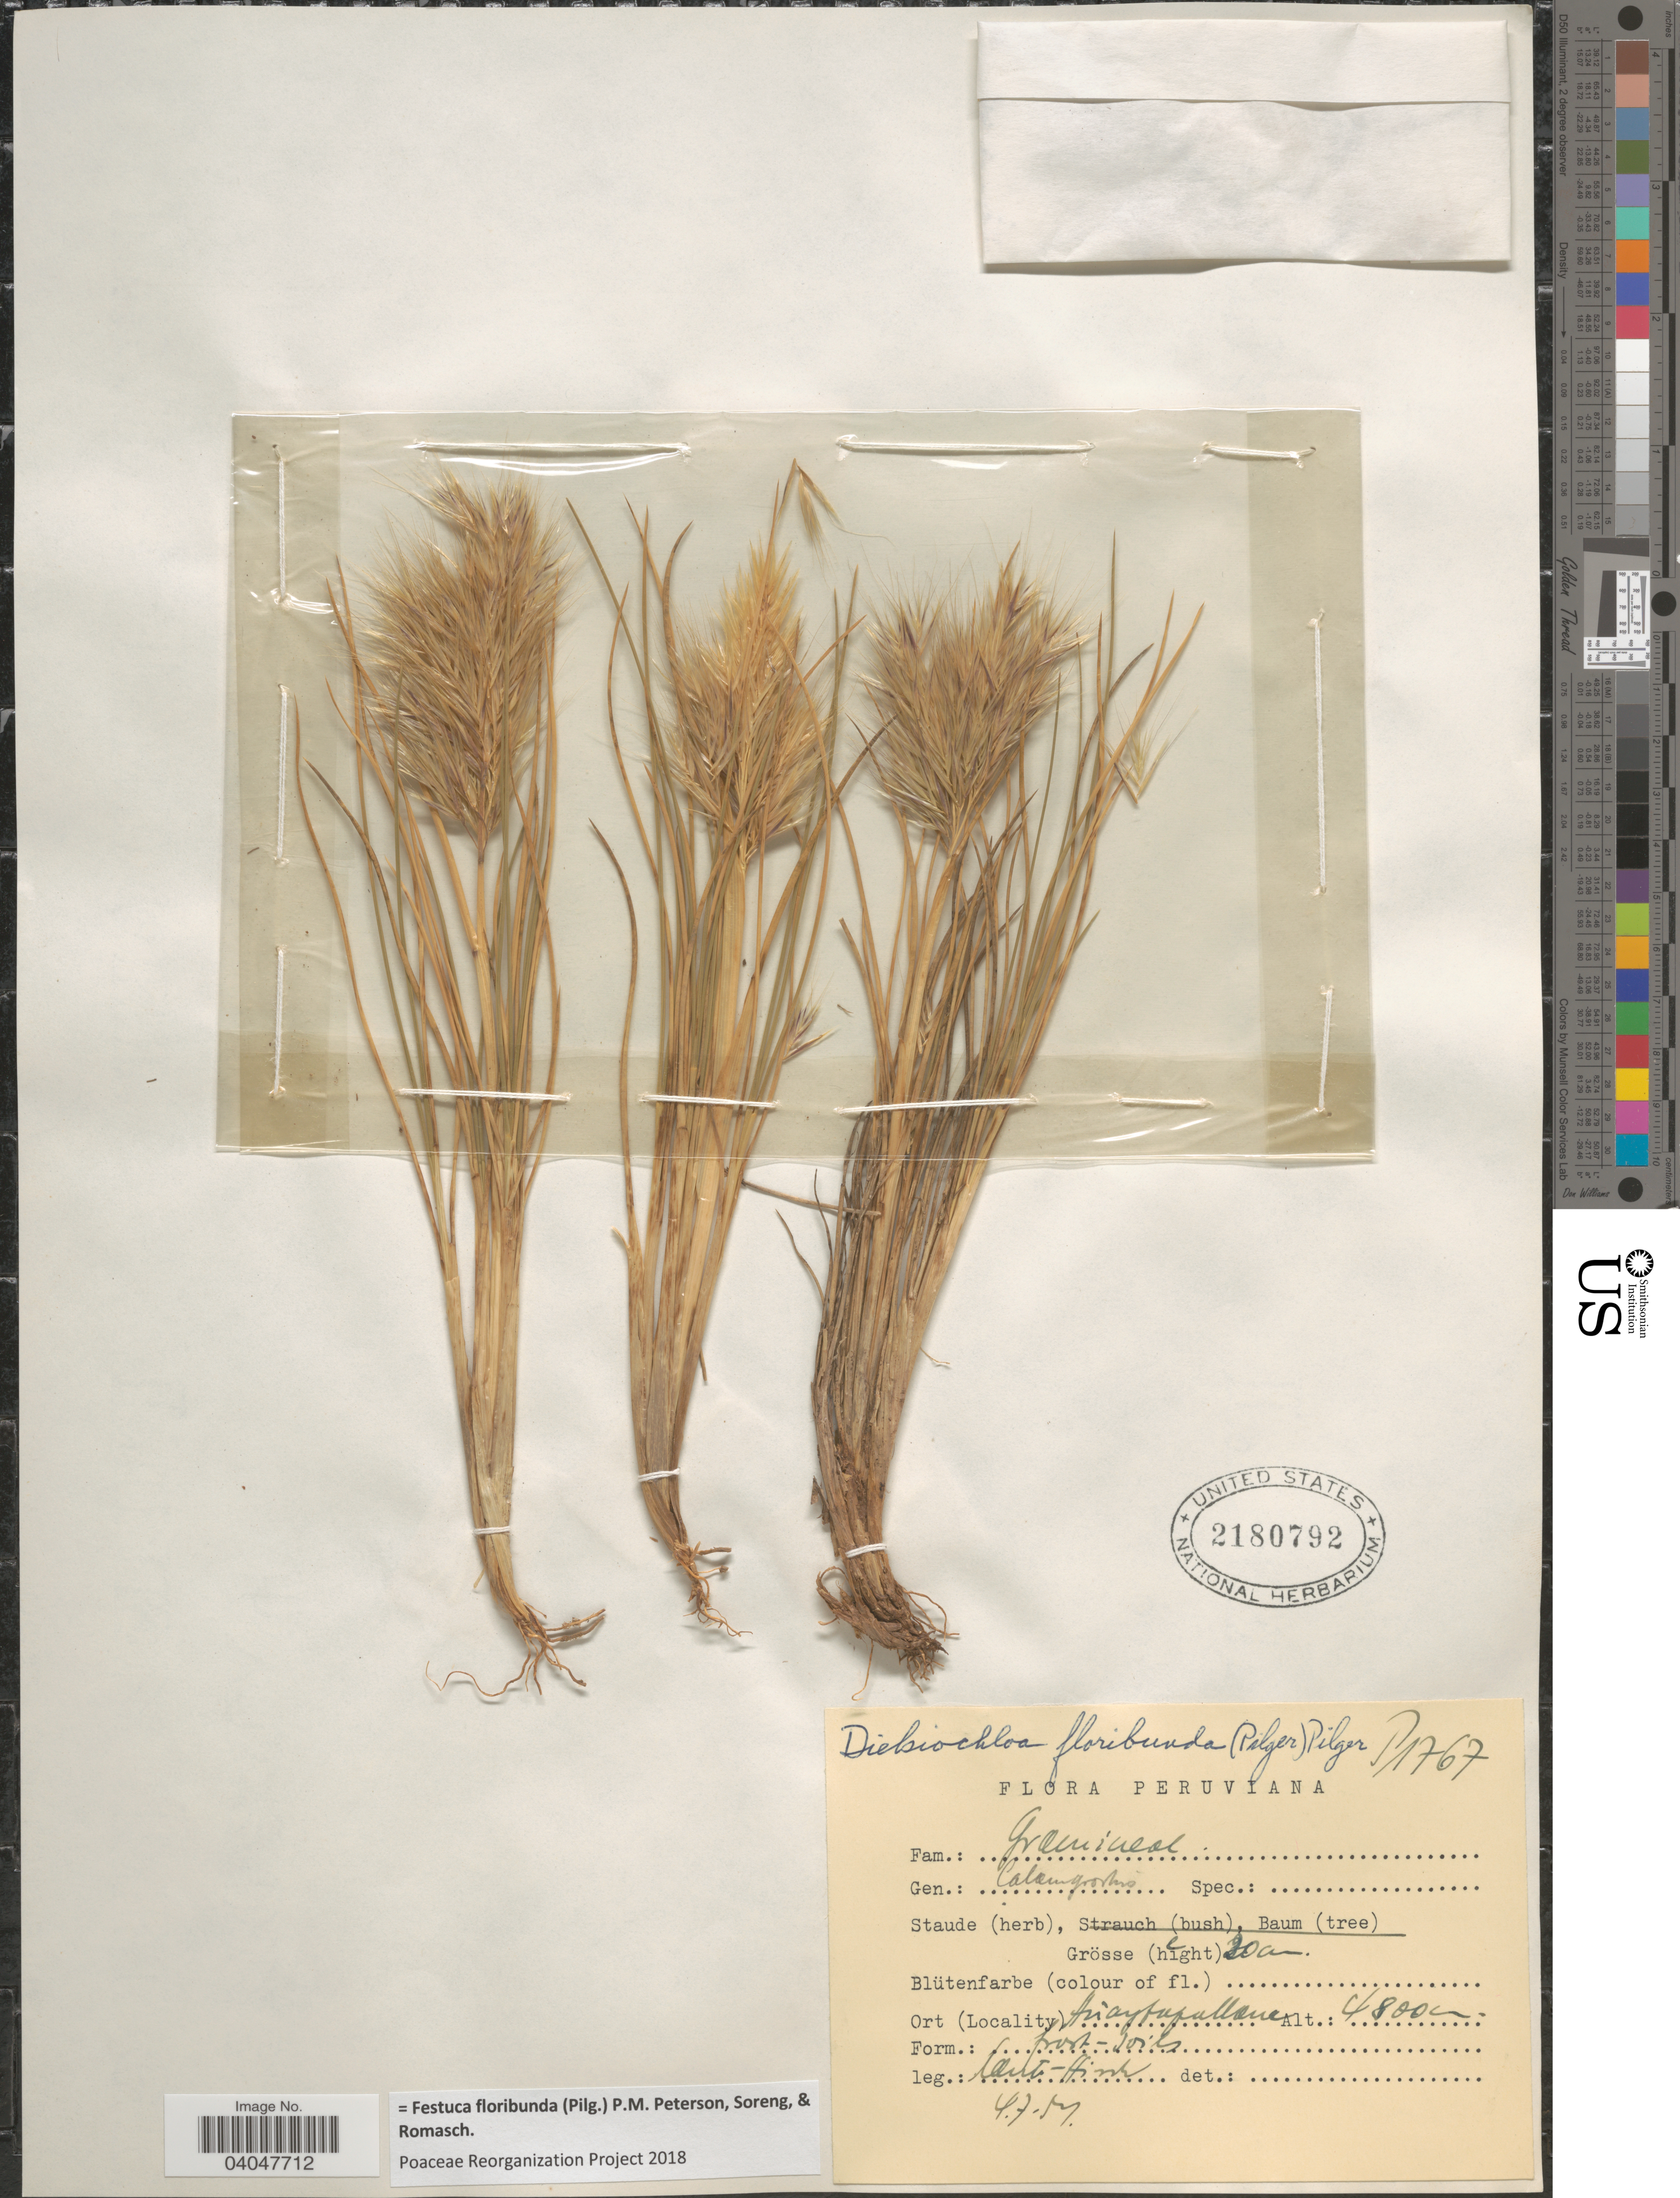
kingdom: Plantae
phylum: Tracheophyta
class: Liliopsida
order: Poales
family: Poaceae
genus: Festuca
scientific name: Festuca floribunda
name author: (Pilg.) P.M. Peterson et al.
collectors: W. Rauh & G. Hirsch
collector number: P1767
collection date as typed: Transcribed d/m/y: 4/7/51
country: Peru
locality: Huaytapallana.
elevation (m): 4800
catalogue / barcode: US 2180792